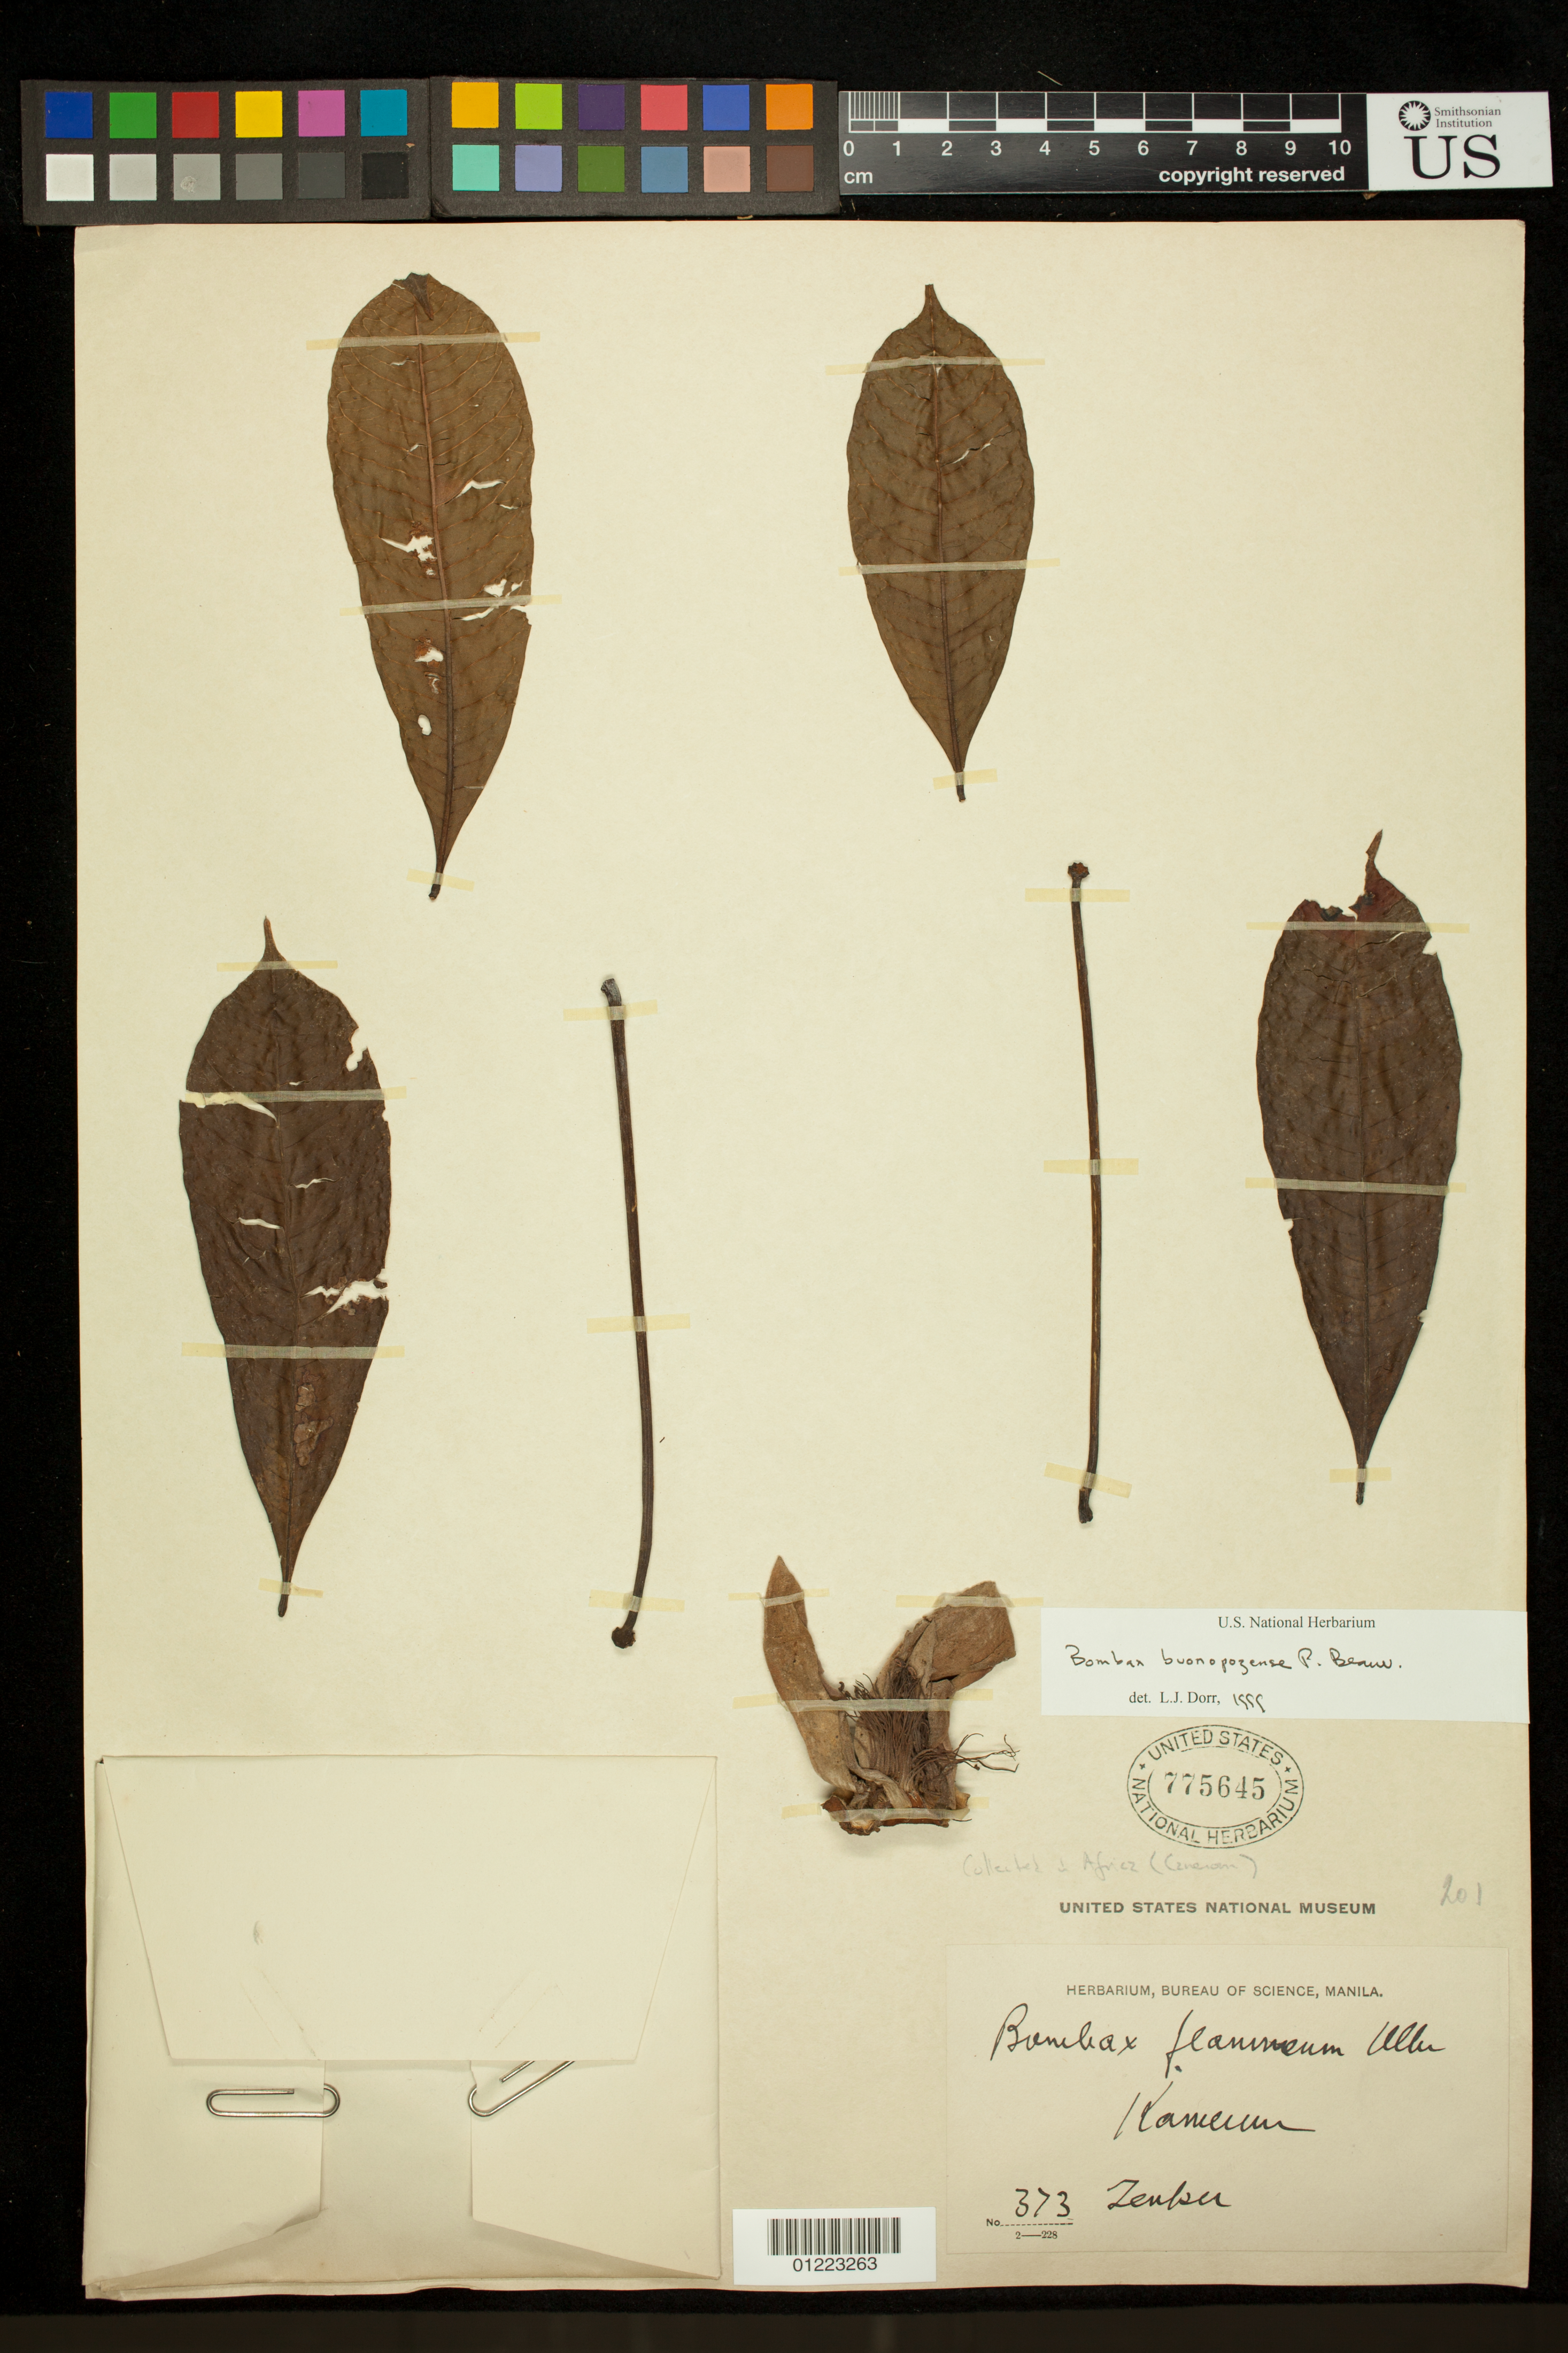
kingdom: Plantae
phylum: Tracheophyta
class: Magnoliopsida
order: Malvales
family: Malvaceae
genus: Bombax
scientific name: Bombax buonopozense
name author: P. Beauv.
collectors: G. A. Zenker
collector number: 373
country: Cameroon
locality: Kamerun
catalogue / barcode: US 775645